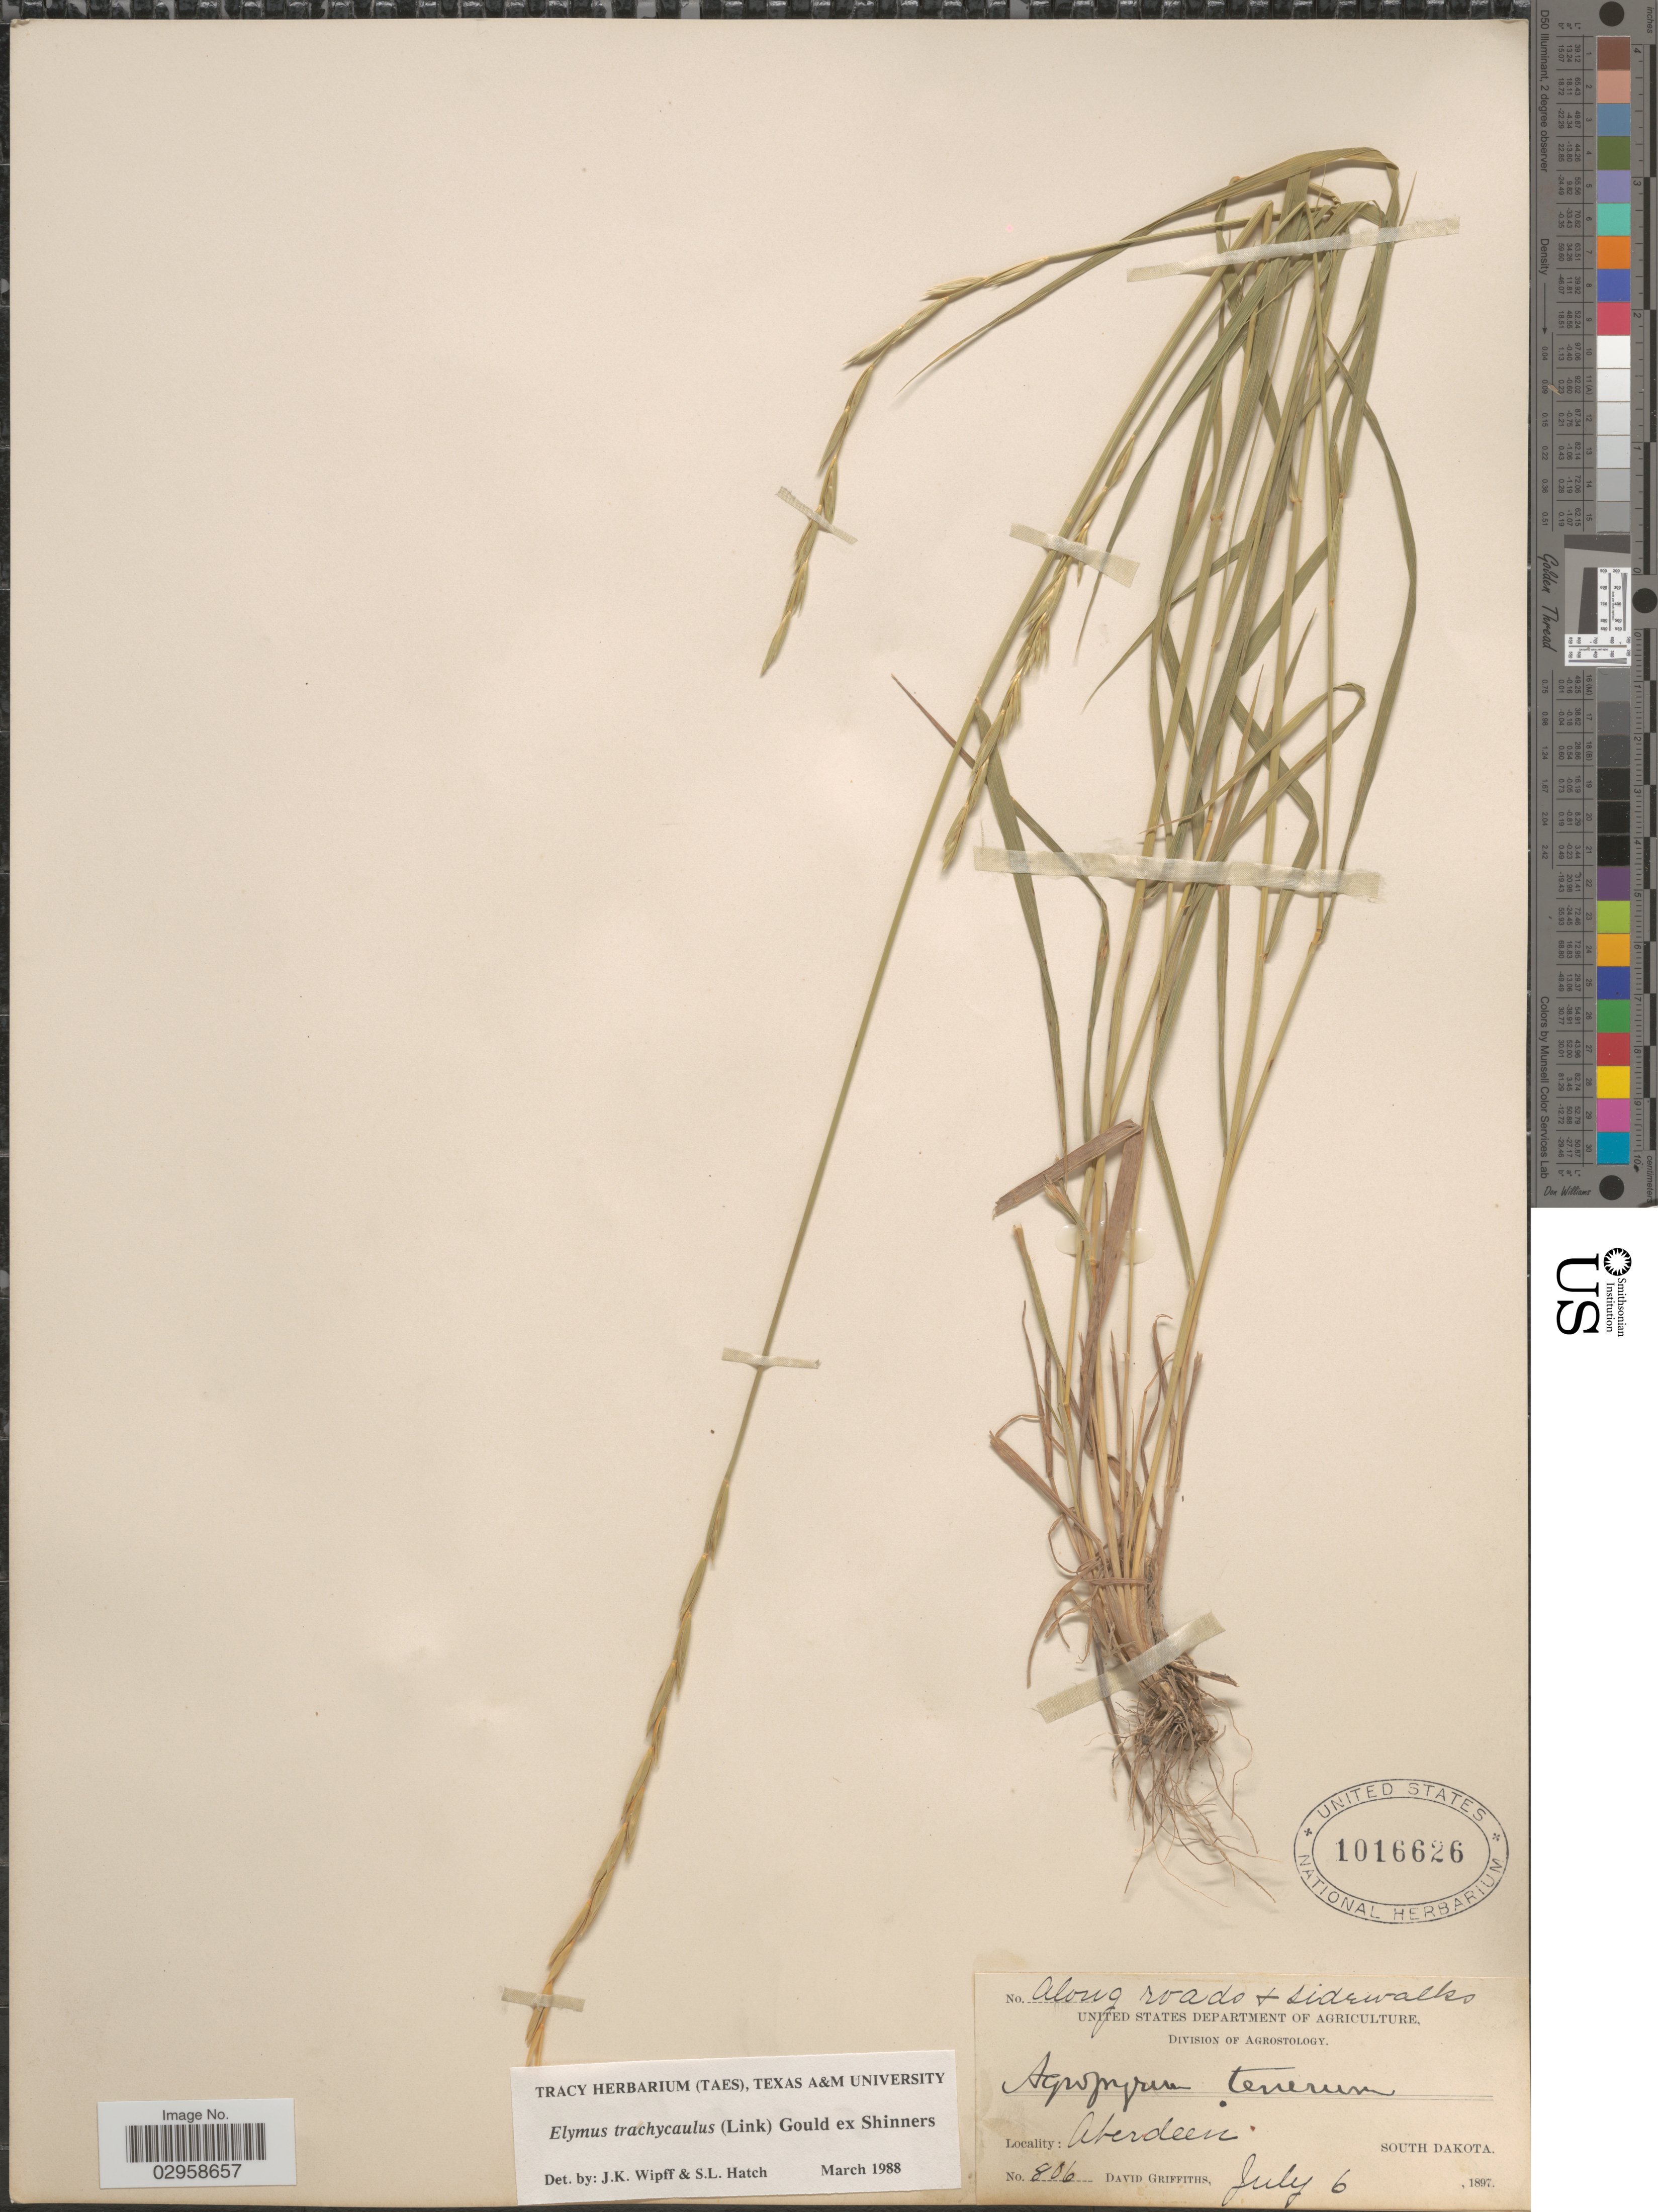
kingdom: Plantae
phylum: Tracheophyta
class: Liliopsida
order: Poales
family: Poaceae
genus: Elymus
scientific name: Elymus trachycaulus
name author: (Link) Gould ex Shinners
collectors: D. Griffiths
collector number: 806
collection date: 1897-07-06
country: United States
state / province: South Dakota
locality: Along roads & sidewalks. Aberdeen.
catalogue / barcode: US 1016626